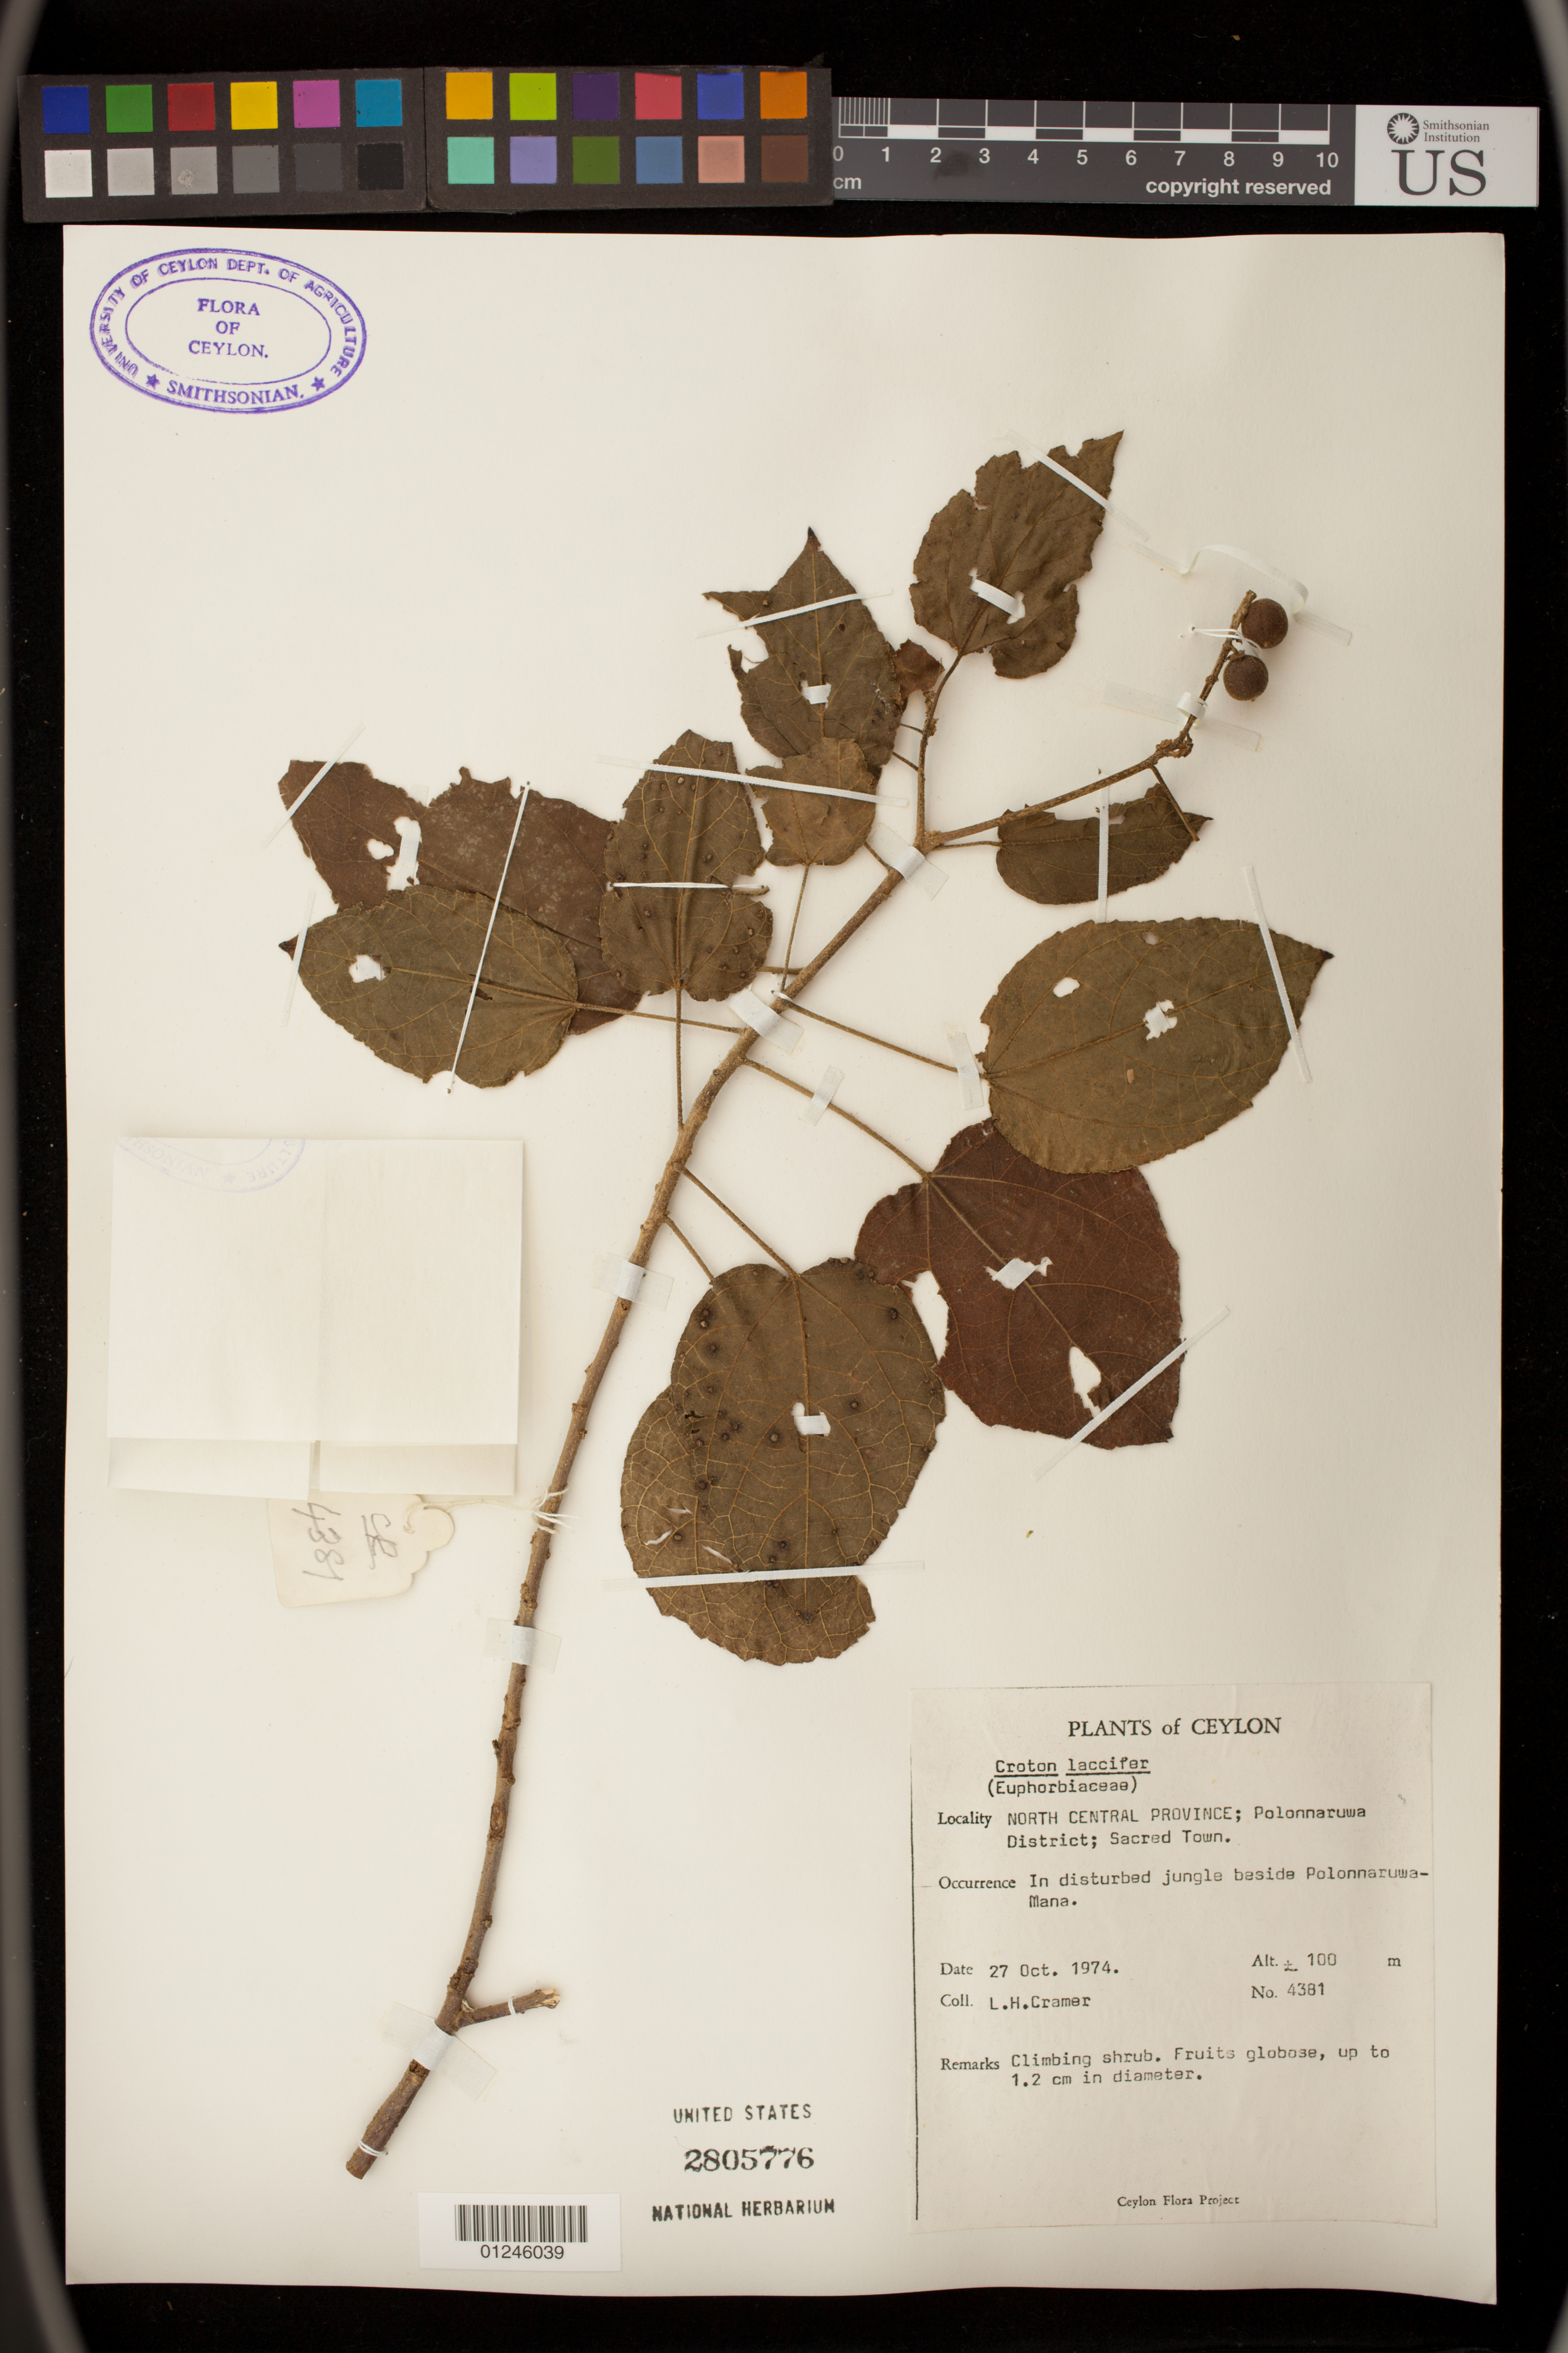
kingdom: Plantae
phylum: Tracheophyta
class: Magnoliopsida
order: Malpighiales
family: Euphorbiaceae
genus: Croton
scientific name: Croton lacciferus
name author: Blanco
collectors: L. H. Cramer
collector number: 4381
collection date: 1974-10-27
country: Sri Lanka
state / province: North Western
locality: Polonnaruwa District; Sacred Town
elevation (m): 100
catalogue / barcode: US 2805776